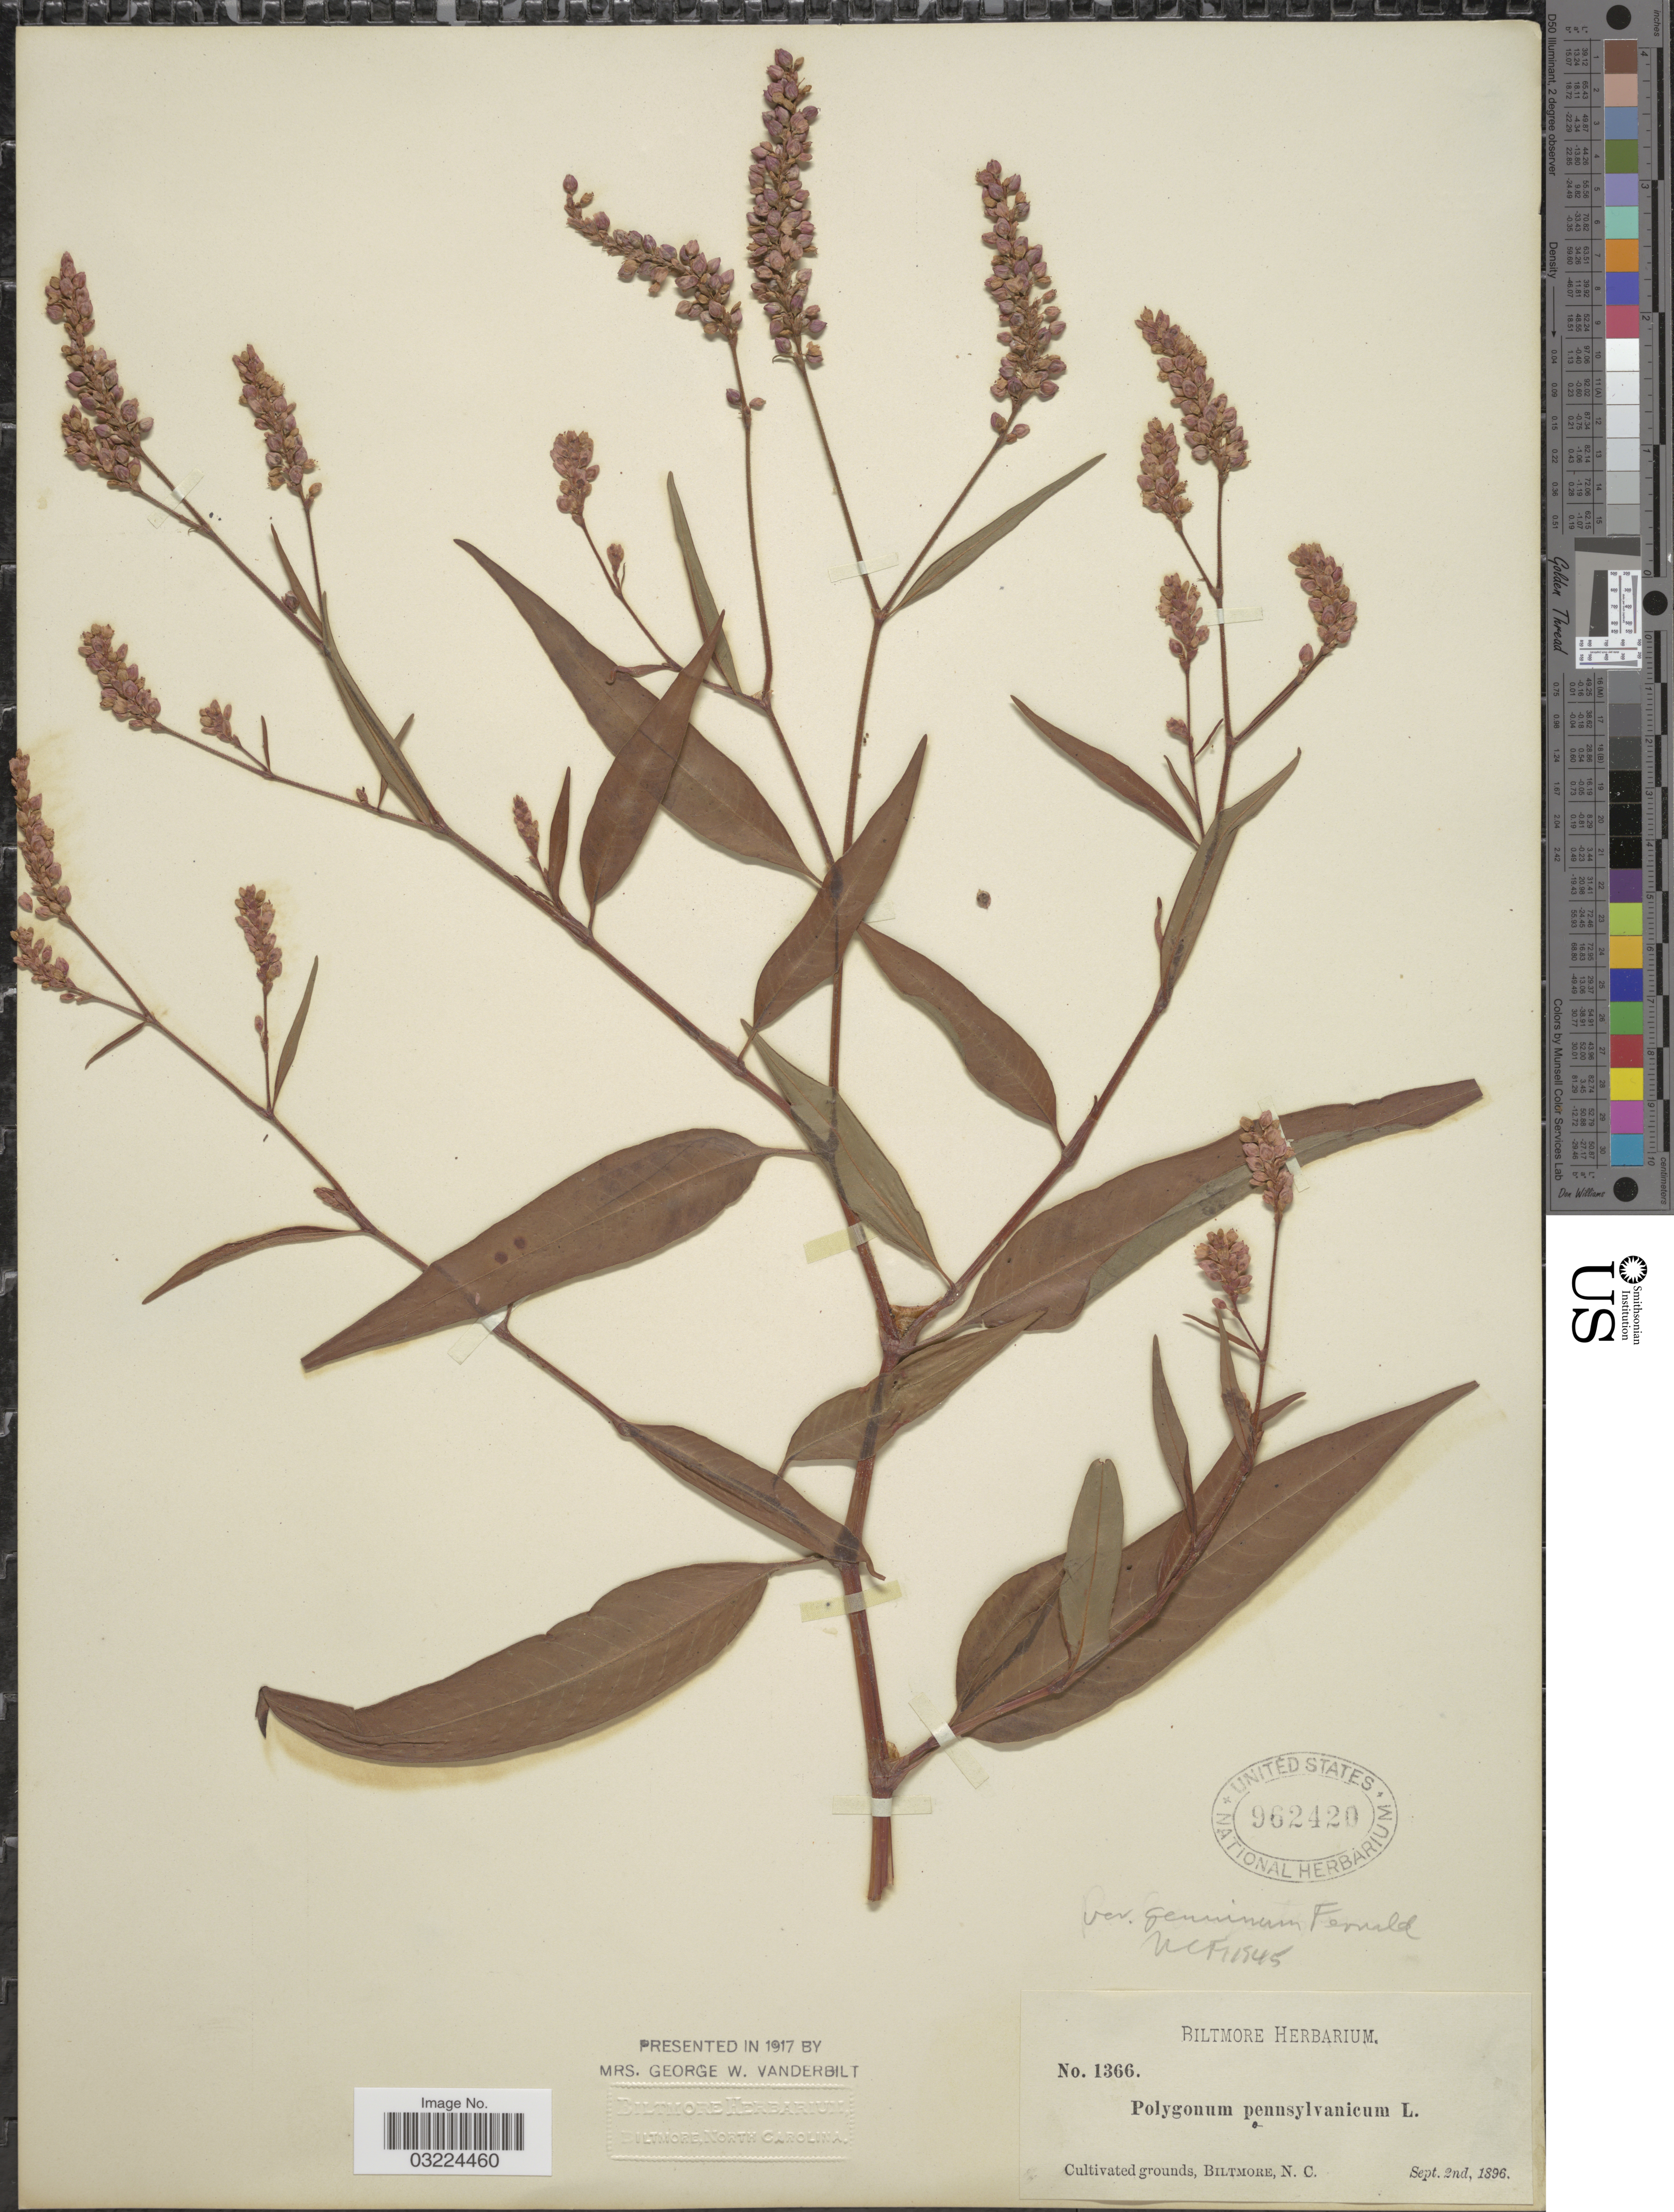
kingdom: Plantae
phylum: Tracheophyta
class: Magnoliopsida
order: Caryophyllales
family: Polygonaceae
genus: Persicaria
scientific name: Persicaria pensylvanica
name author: (L.) M. Gómez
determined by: Atha, D. E.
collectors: ex herb. Biltmore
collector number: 1366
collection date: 1896-09-02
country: United States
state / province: North Carolina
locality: Cultivated grounds, Biltmore, N. C.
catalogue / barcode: US 962420